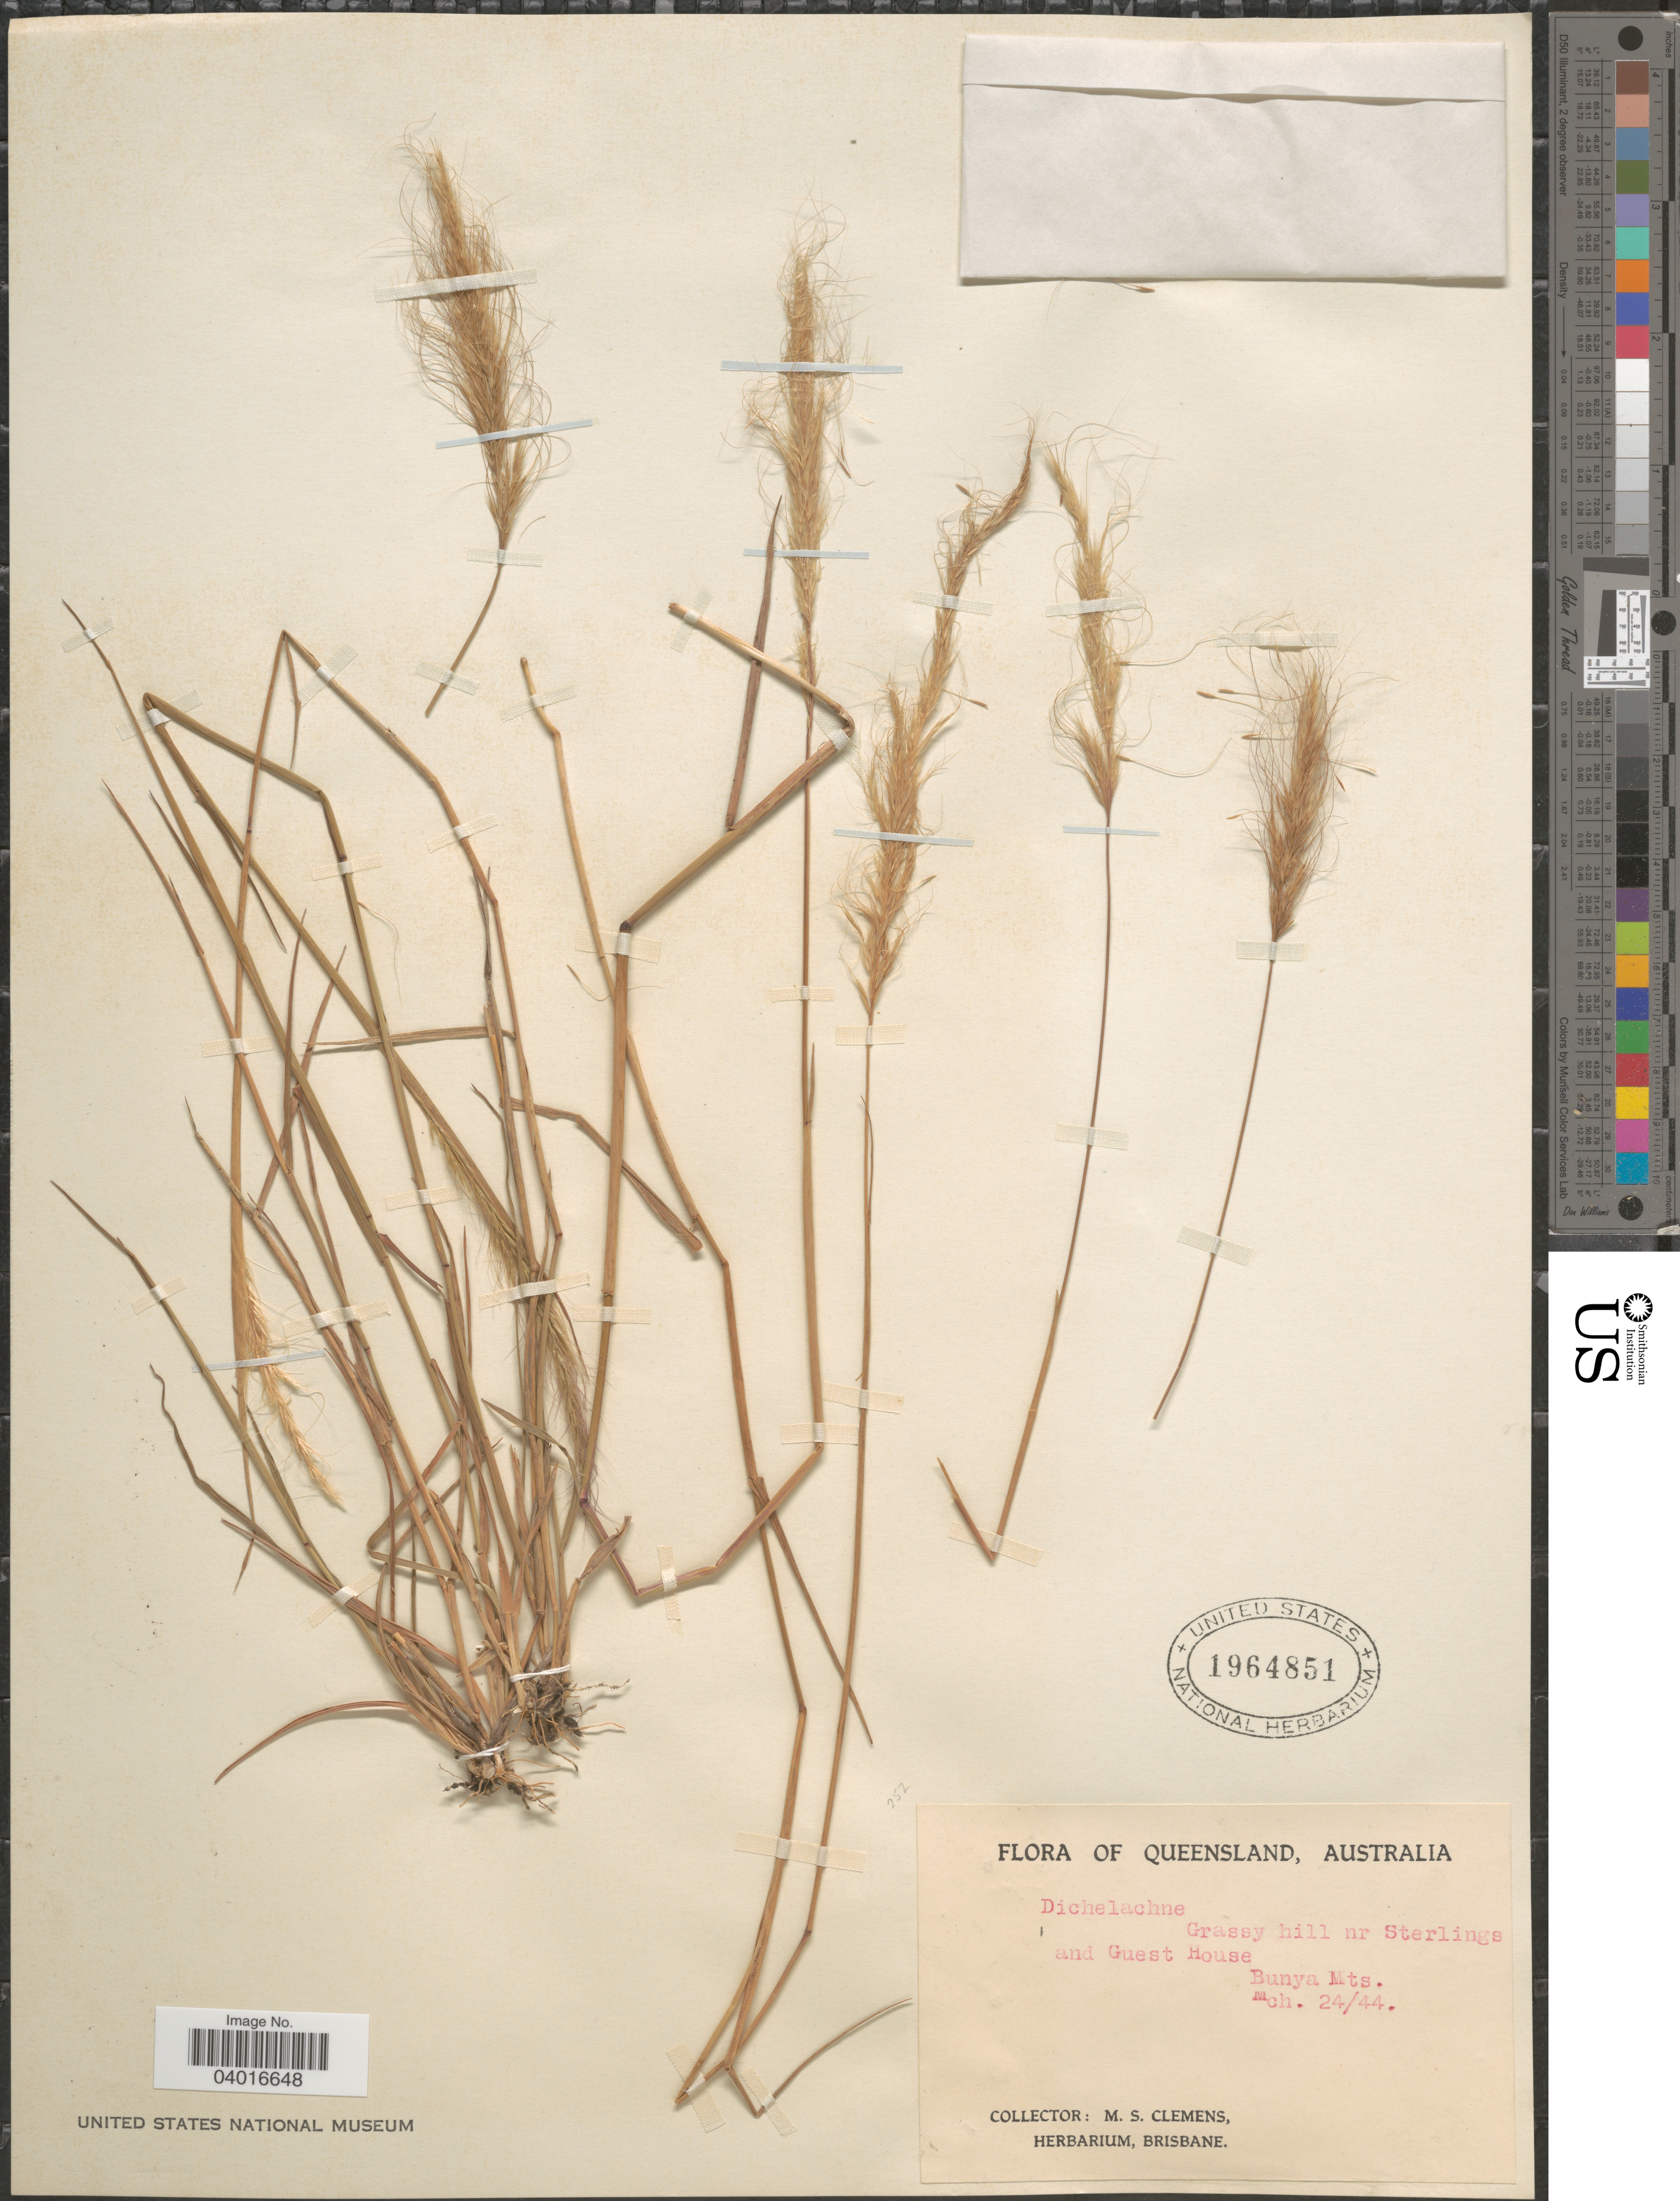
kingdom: Plantae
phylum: Tracheophyta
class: Liliopsida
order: Poales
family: Poaceae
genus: Dichelachne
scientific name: Dichelachne sp.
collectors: M. S. Clemens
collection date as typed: Transcribed d/m/y: 24/3/44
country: Australia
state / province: Queensland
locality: Grassy hill nr Sterlings and Guest House. Bunya Mts.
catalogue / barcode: US 1964851